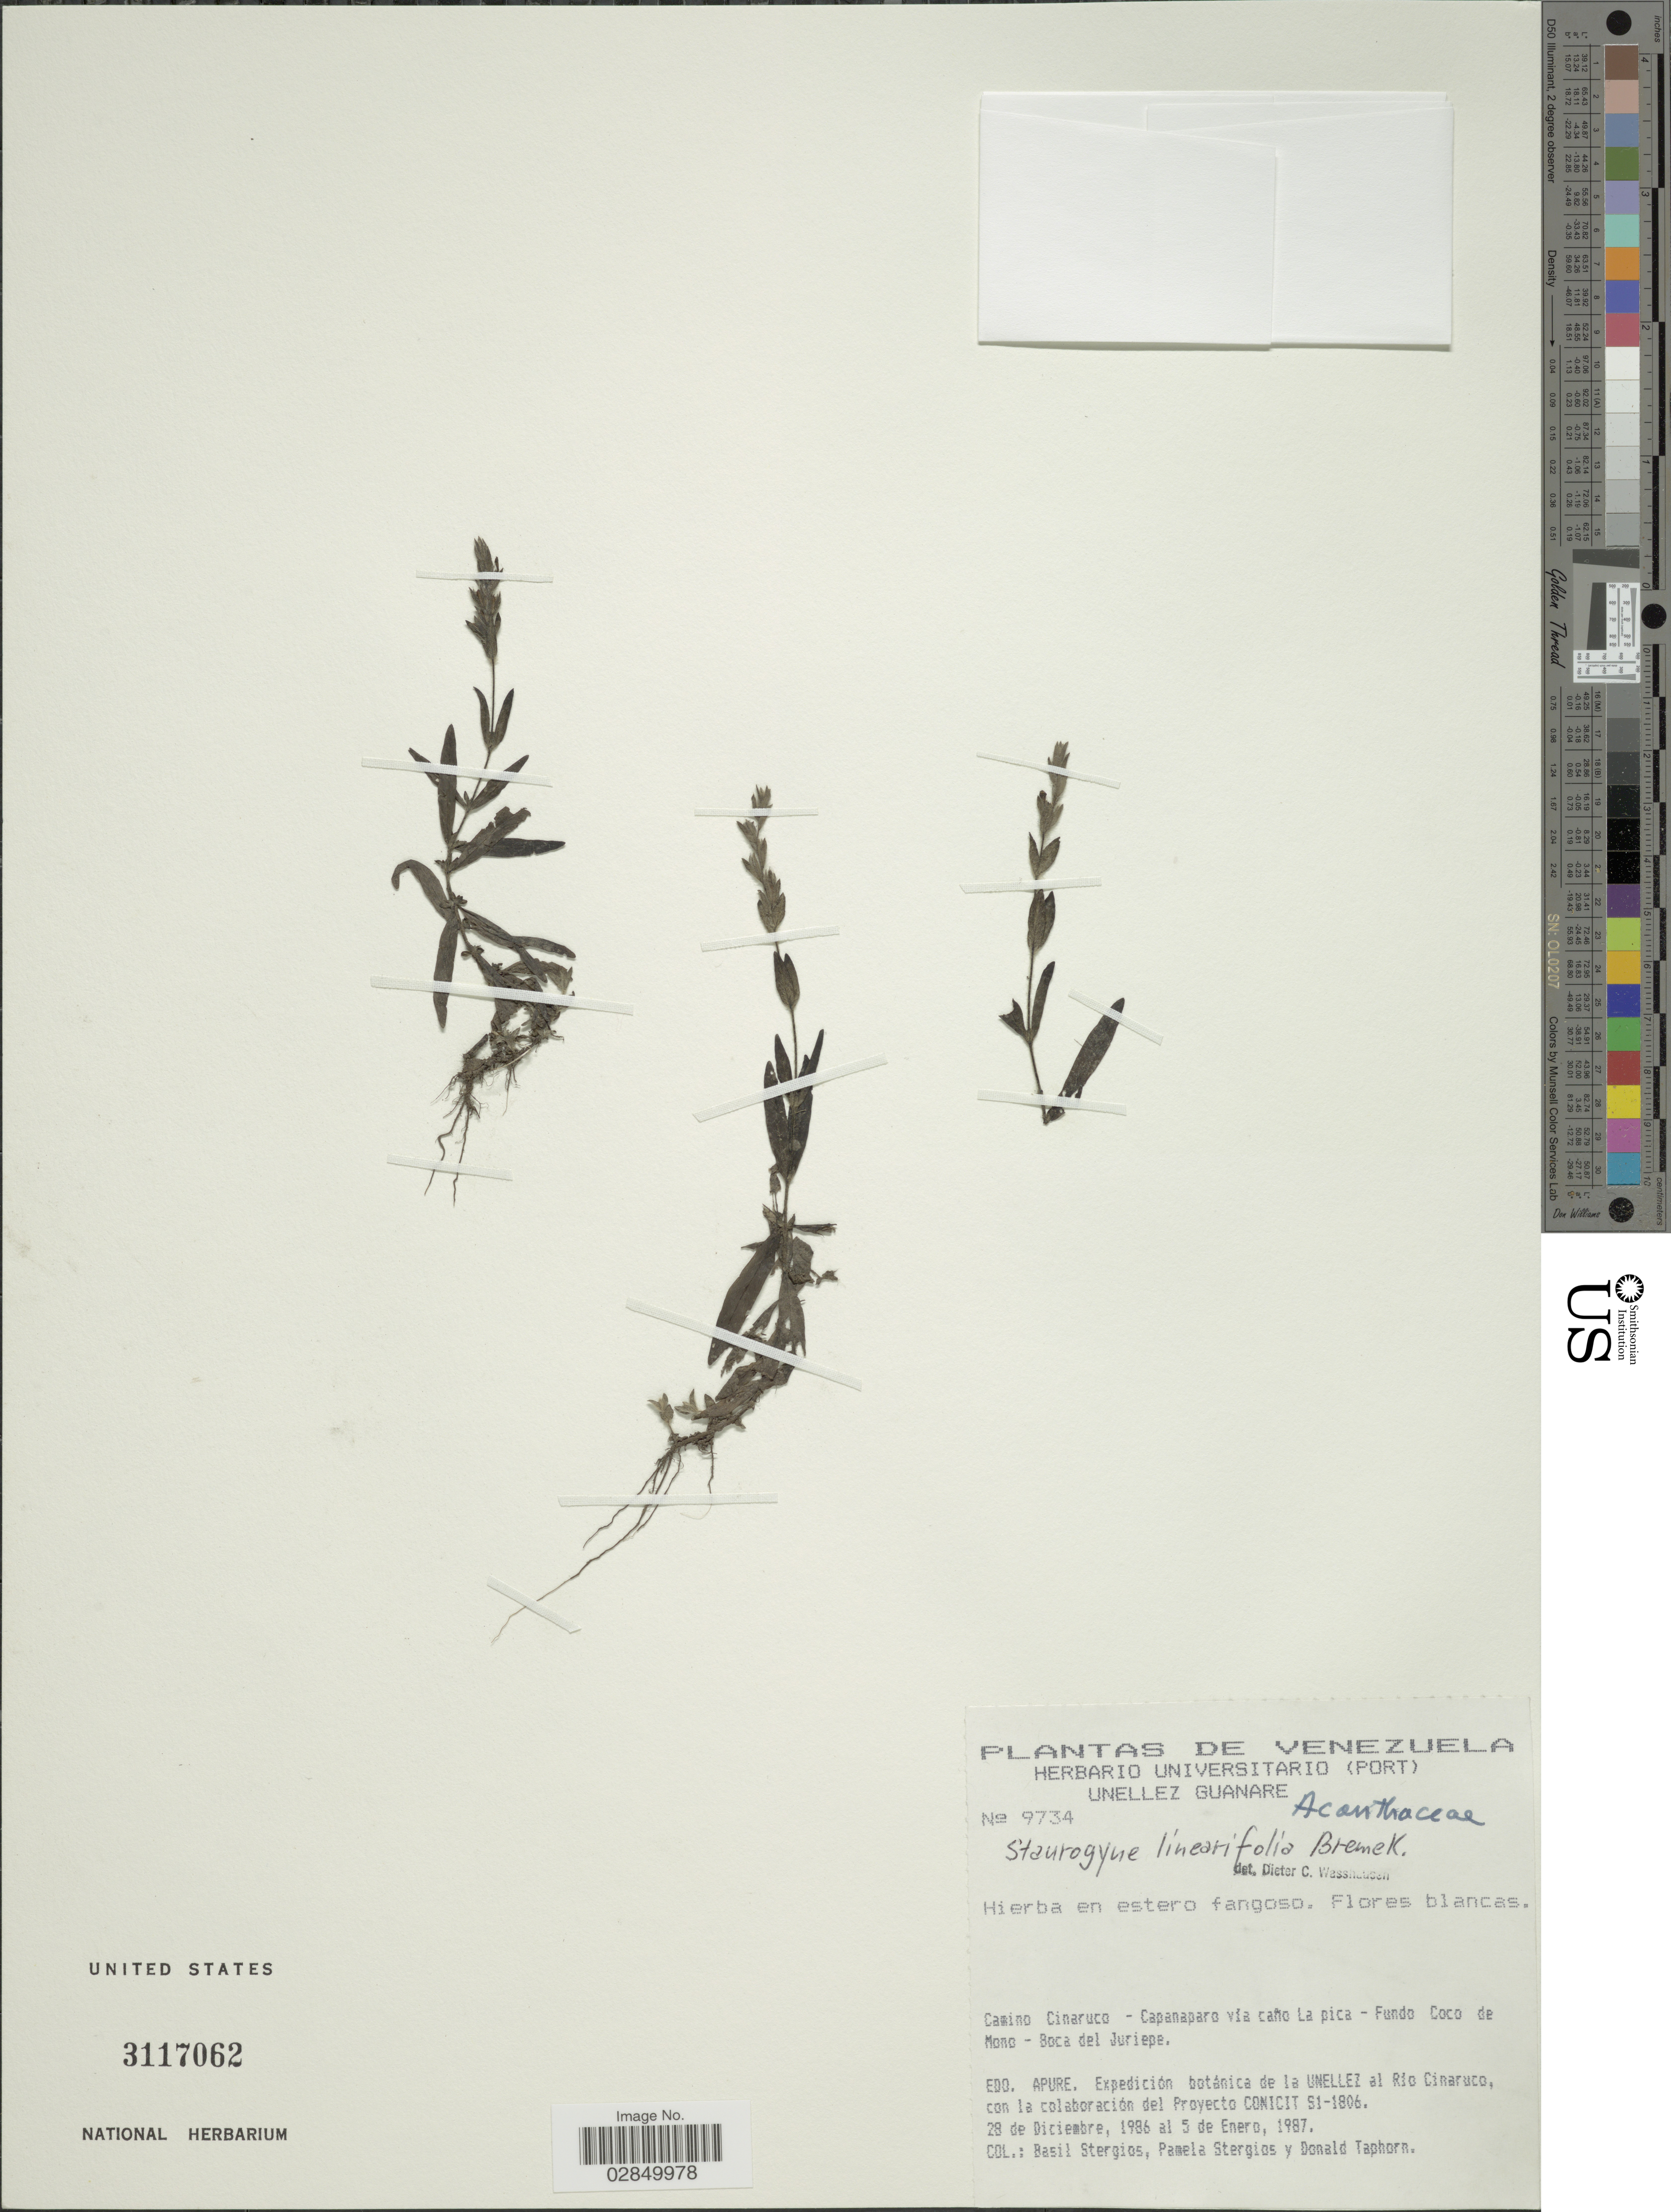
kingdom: Plantae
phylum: Tracheophyta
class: Magnoliopsida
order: Lamiales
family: Acanthaceae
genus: Staurogyne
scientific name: Staurogyne leptocaulis Leonard, nom. illeg.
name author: Leonard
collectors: B. G. Stergios, P. Stergios & D. Taphorn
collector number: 9734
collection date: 1986-12-28/1987-01-05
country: Venezuela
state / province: Apure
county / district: San Fernando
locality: Camino Cinaruco - Capanaparo via cano La pica - Fundo Coco de Mono - Boca del Juriepe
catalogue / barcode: US 3117062